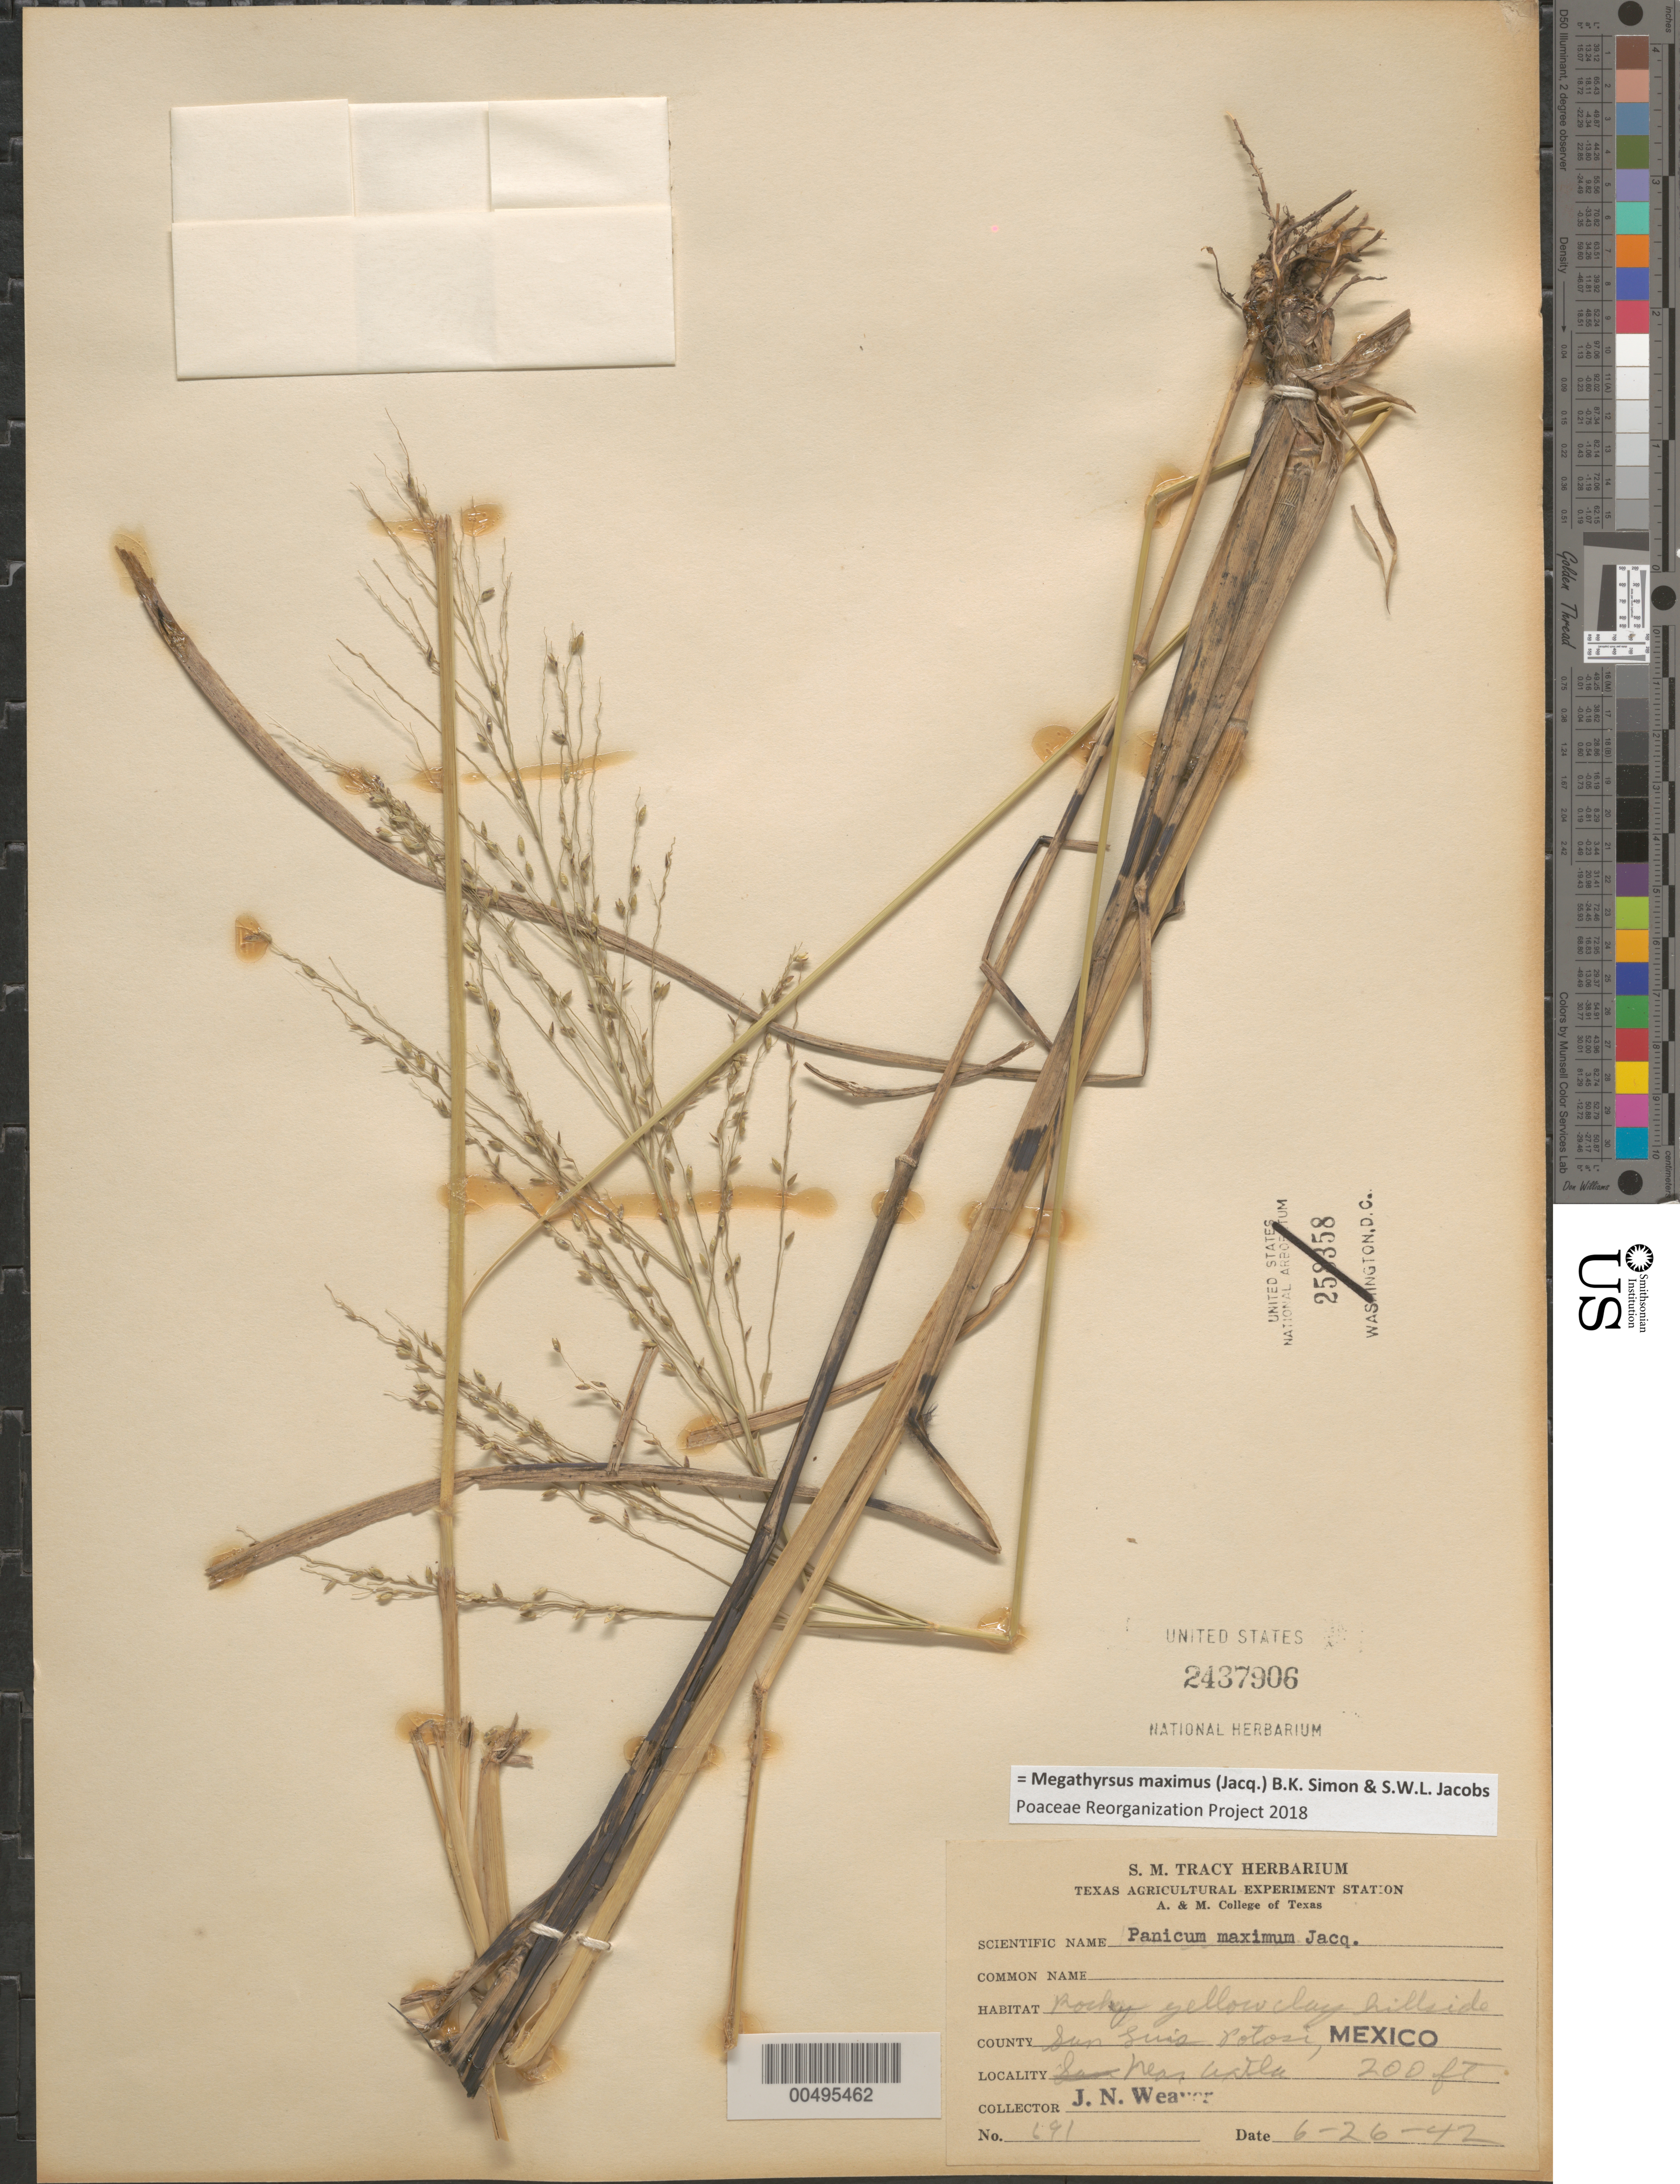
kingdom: Plantae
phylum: Tracheophyta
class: Liliopsida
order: Poales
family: Poaceae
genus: Megathyrsus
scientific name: Megathyrsus maximus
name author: (Jacq.) B.K. Simon & S.W.L. Jacobs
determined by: Poaceae Reorganization Project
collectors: J. N. Weaver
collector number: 691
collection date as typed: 26 Jun 1942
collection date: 1942-06-26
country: Mexico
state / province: San Luis Potosi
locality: Near Axtla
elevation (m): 61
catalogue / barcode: US 2437906